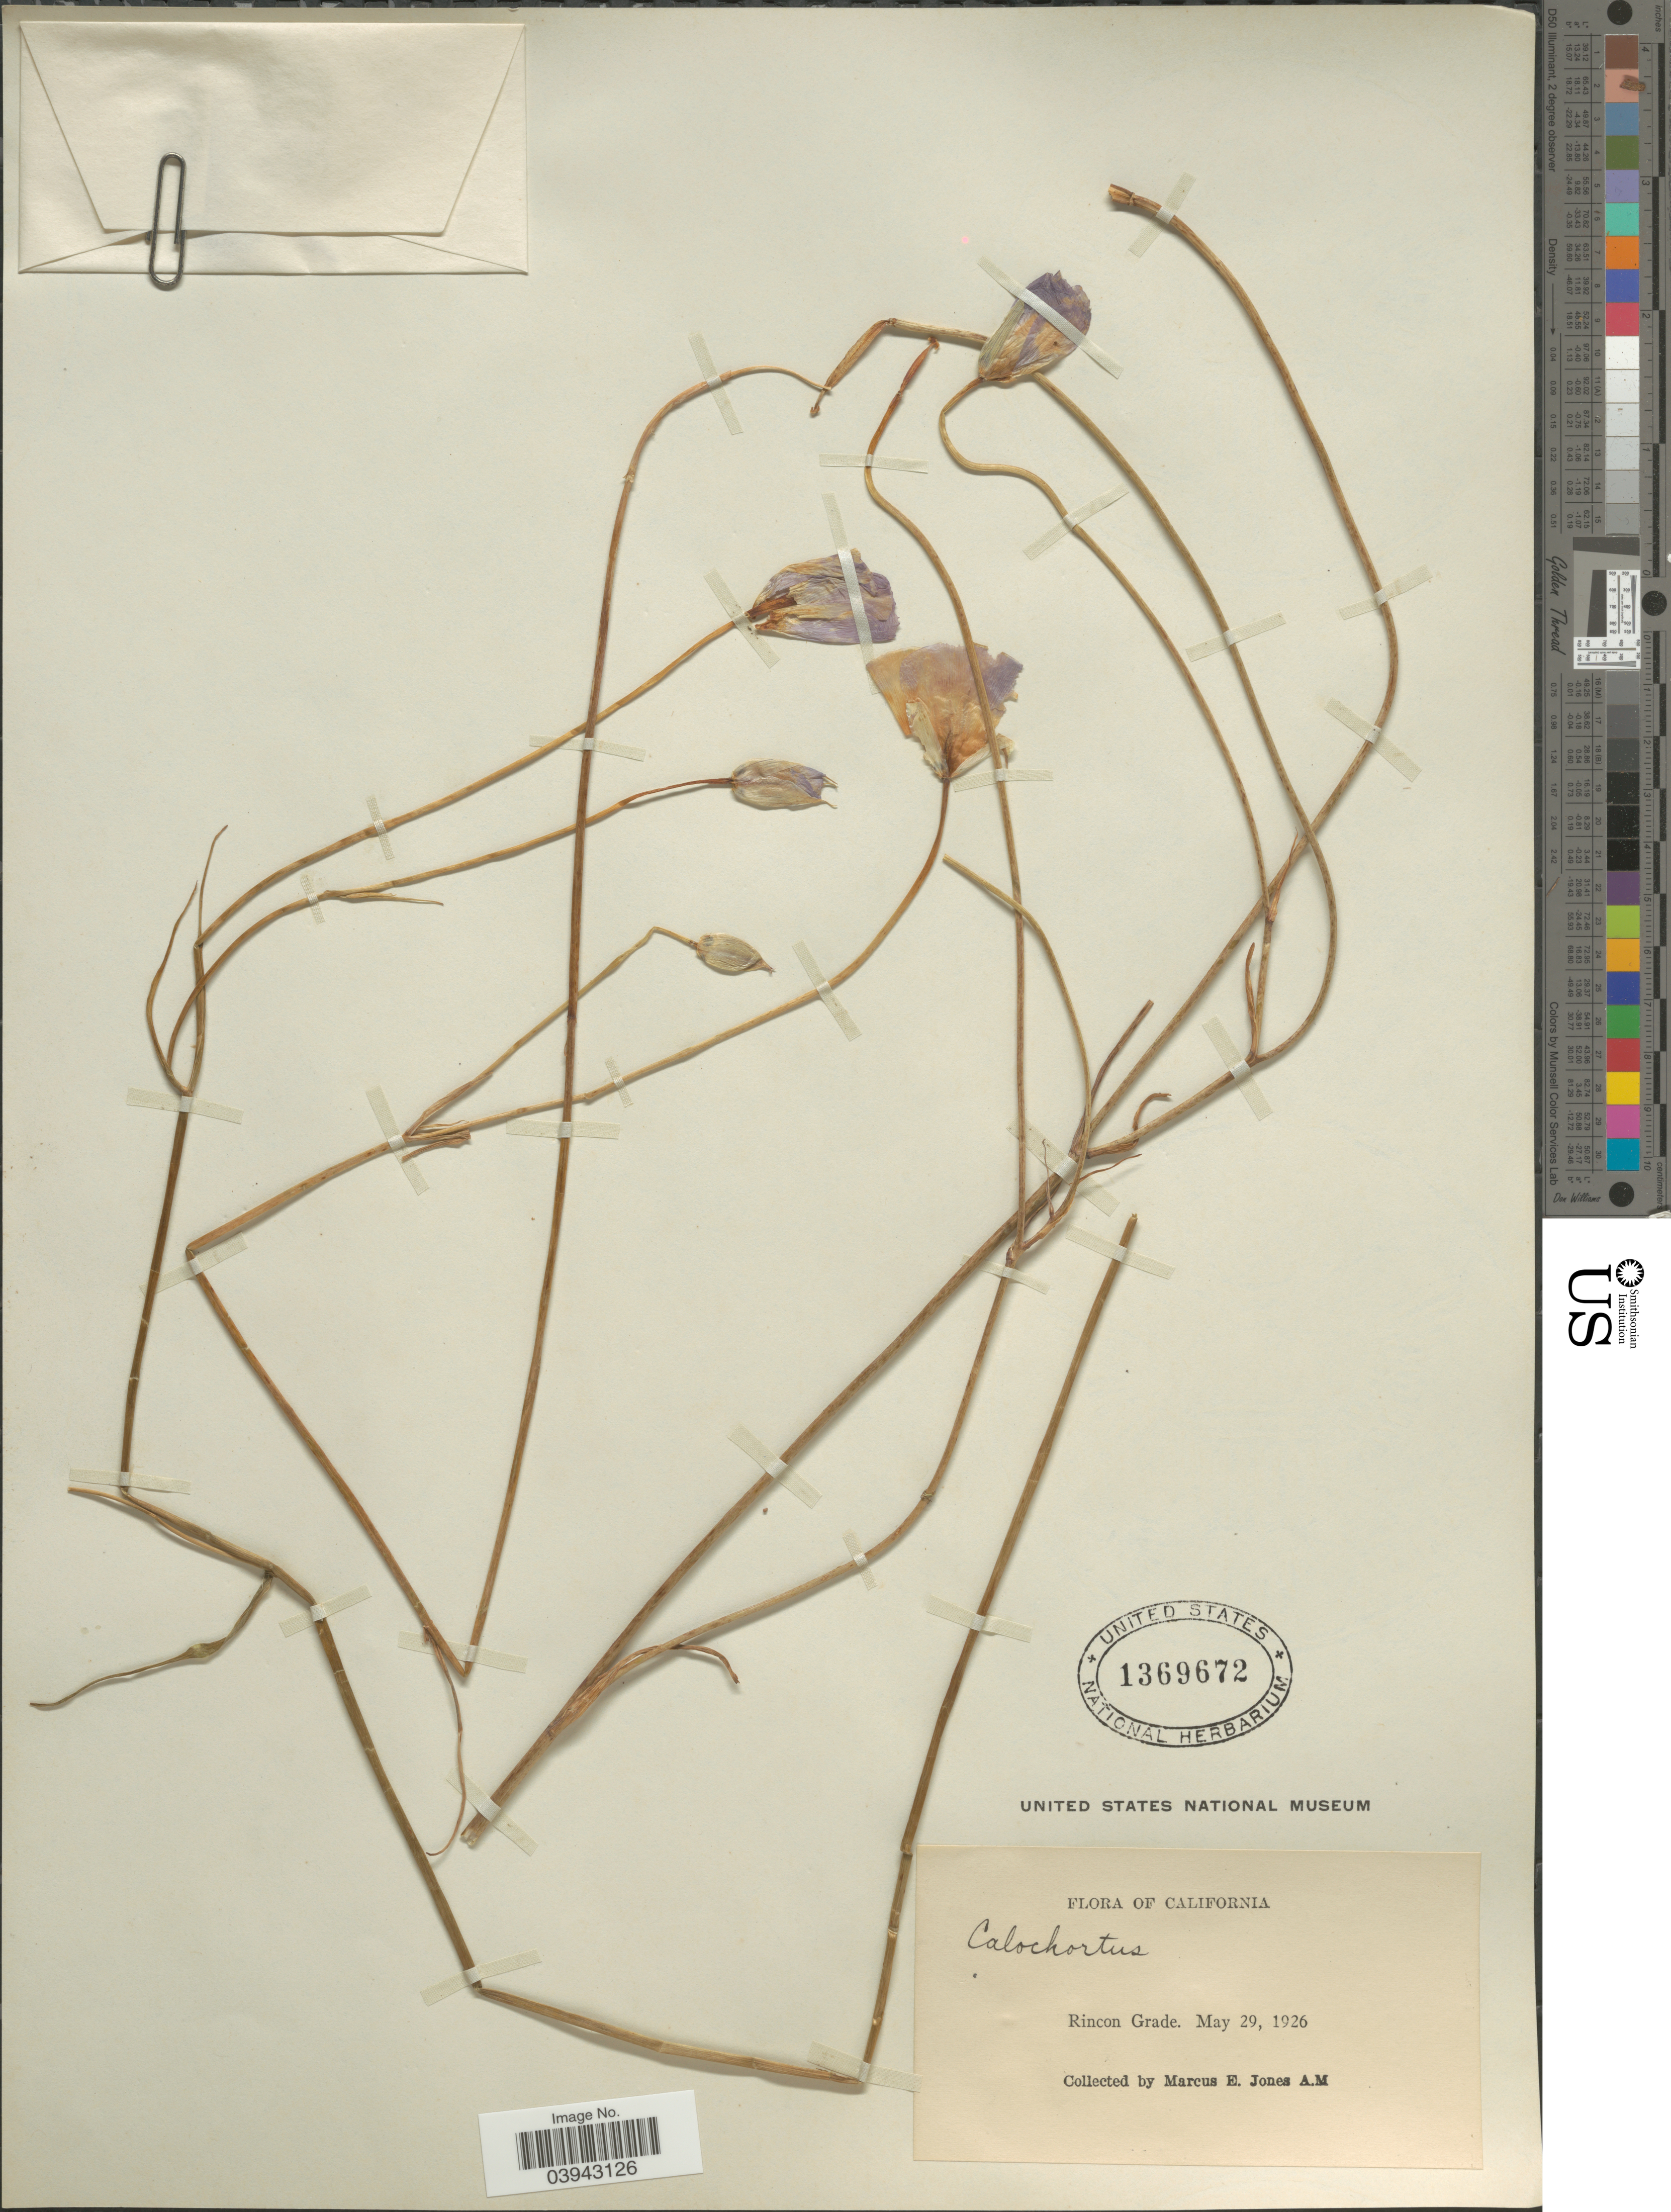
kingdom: Plantae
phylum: Tracheophyta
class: Liliopsida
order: Liliales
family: Liliaceae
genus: Calochortus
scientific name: Calochortus sp.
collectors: M. E. Jones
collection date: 1926-05-29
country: United States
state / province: California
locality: Rincon Grade.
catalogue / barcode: US 1369672